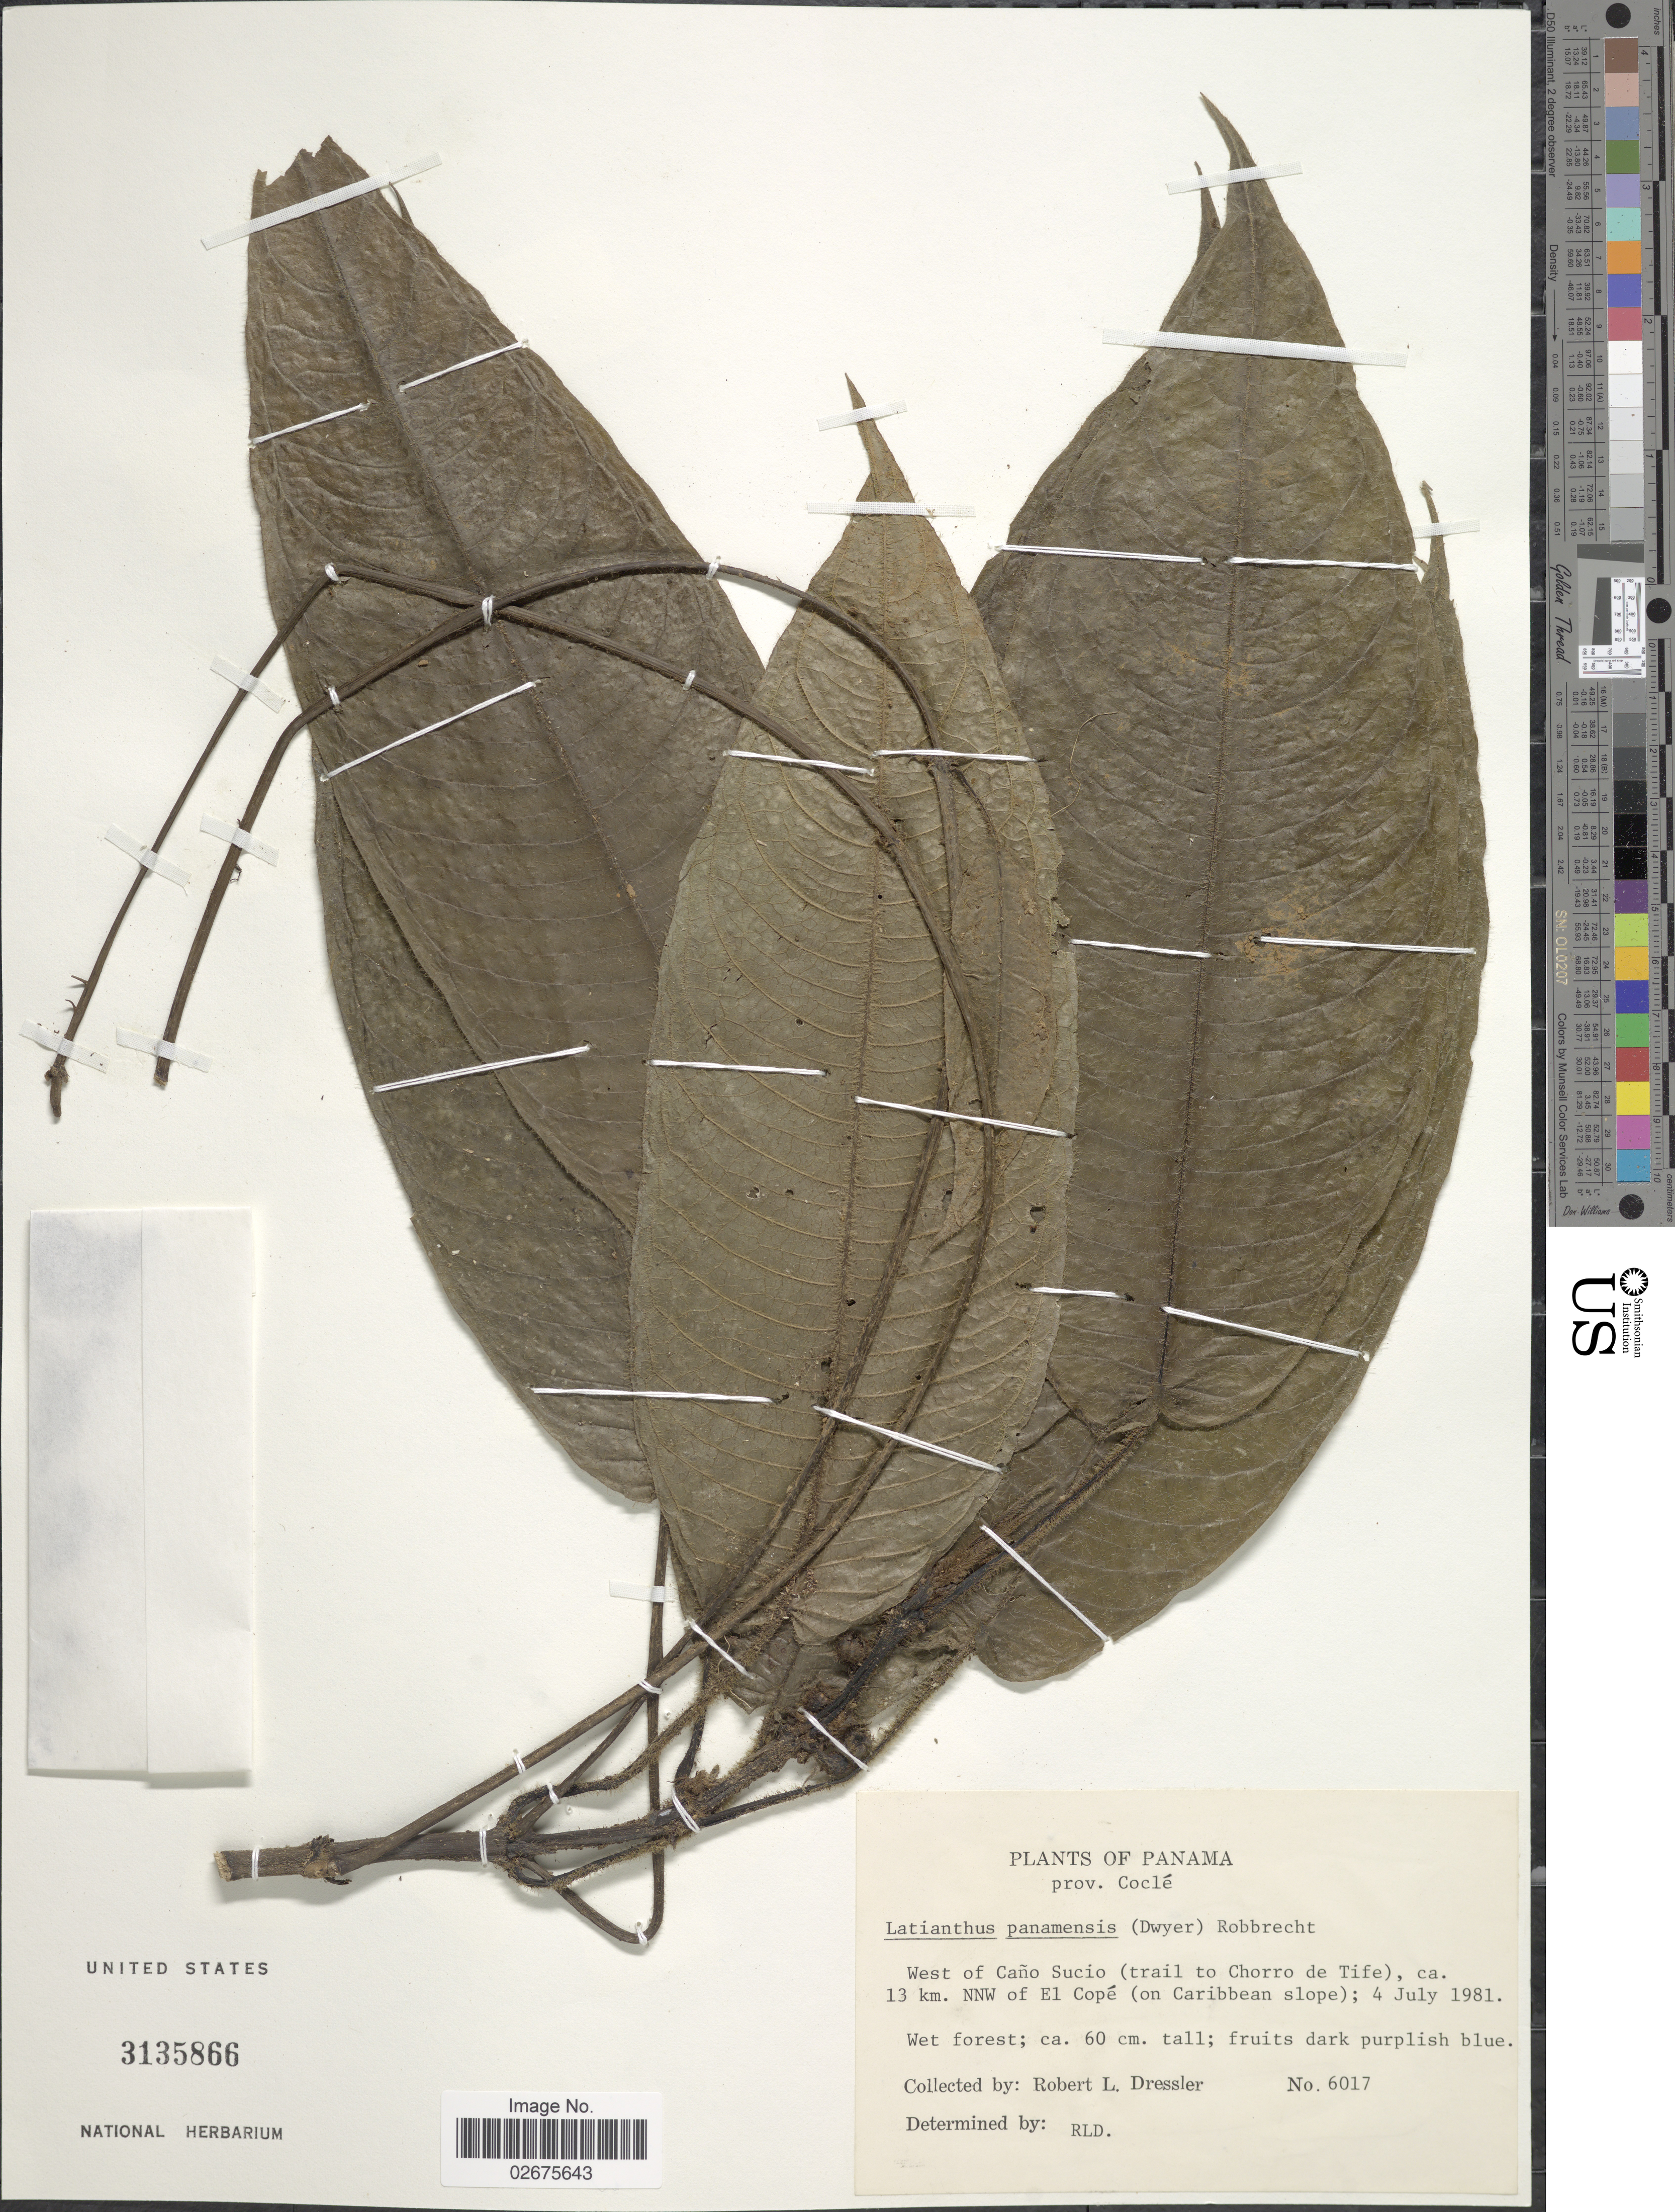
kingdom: Plantae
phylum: Tracheophyta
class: Magnoliopsida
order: Gentianales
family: Rubiaceae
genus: Lasianthus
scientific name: Lasianthus panamensis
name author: (Dwyer) Robbrecht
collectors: R. Dressler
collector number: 6017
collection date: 1981-07-04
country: Panama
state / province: Coclé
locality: Prov. Cocle, West of Cano Sucio (trail to Chorro de Tife) 13 km NNW of El Cope (on Caribbean slope)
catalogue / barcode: US 3135866